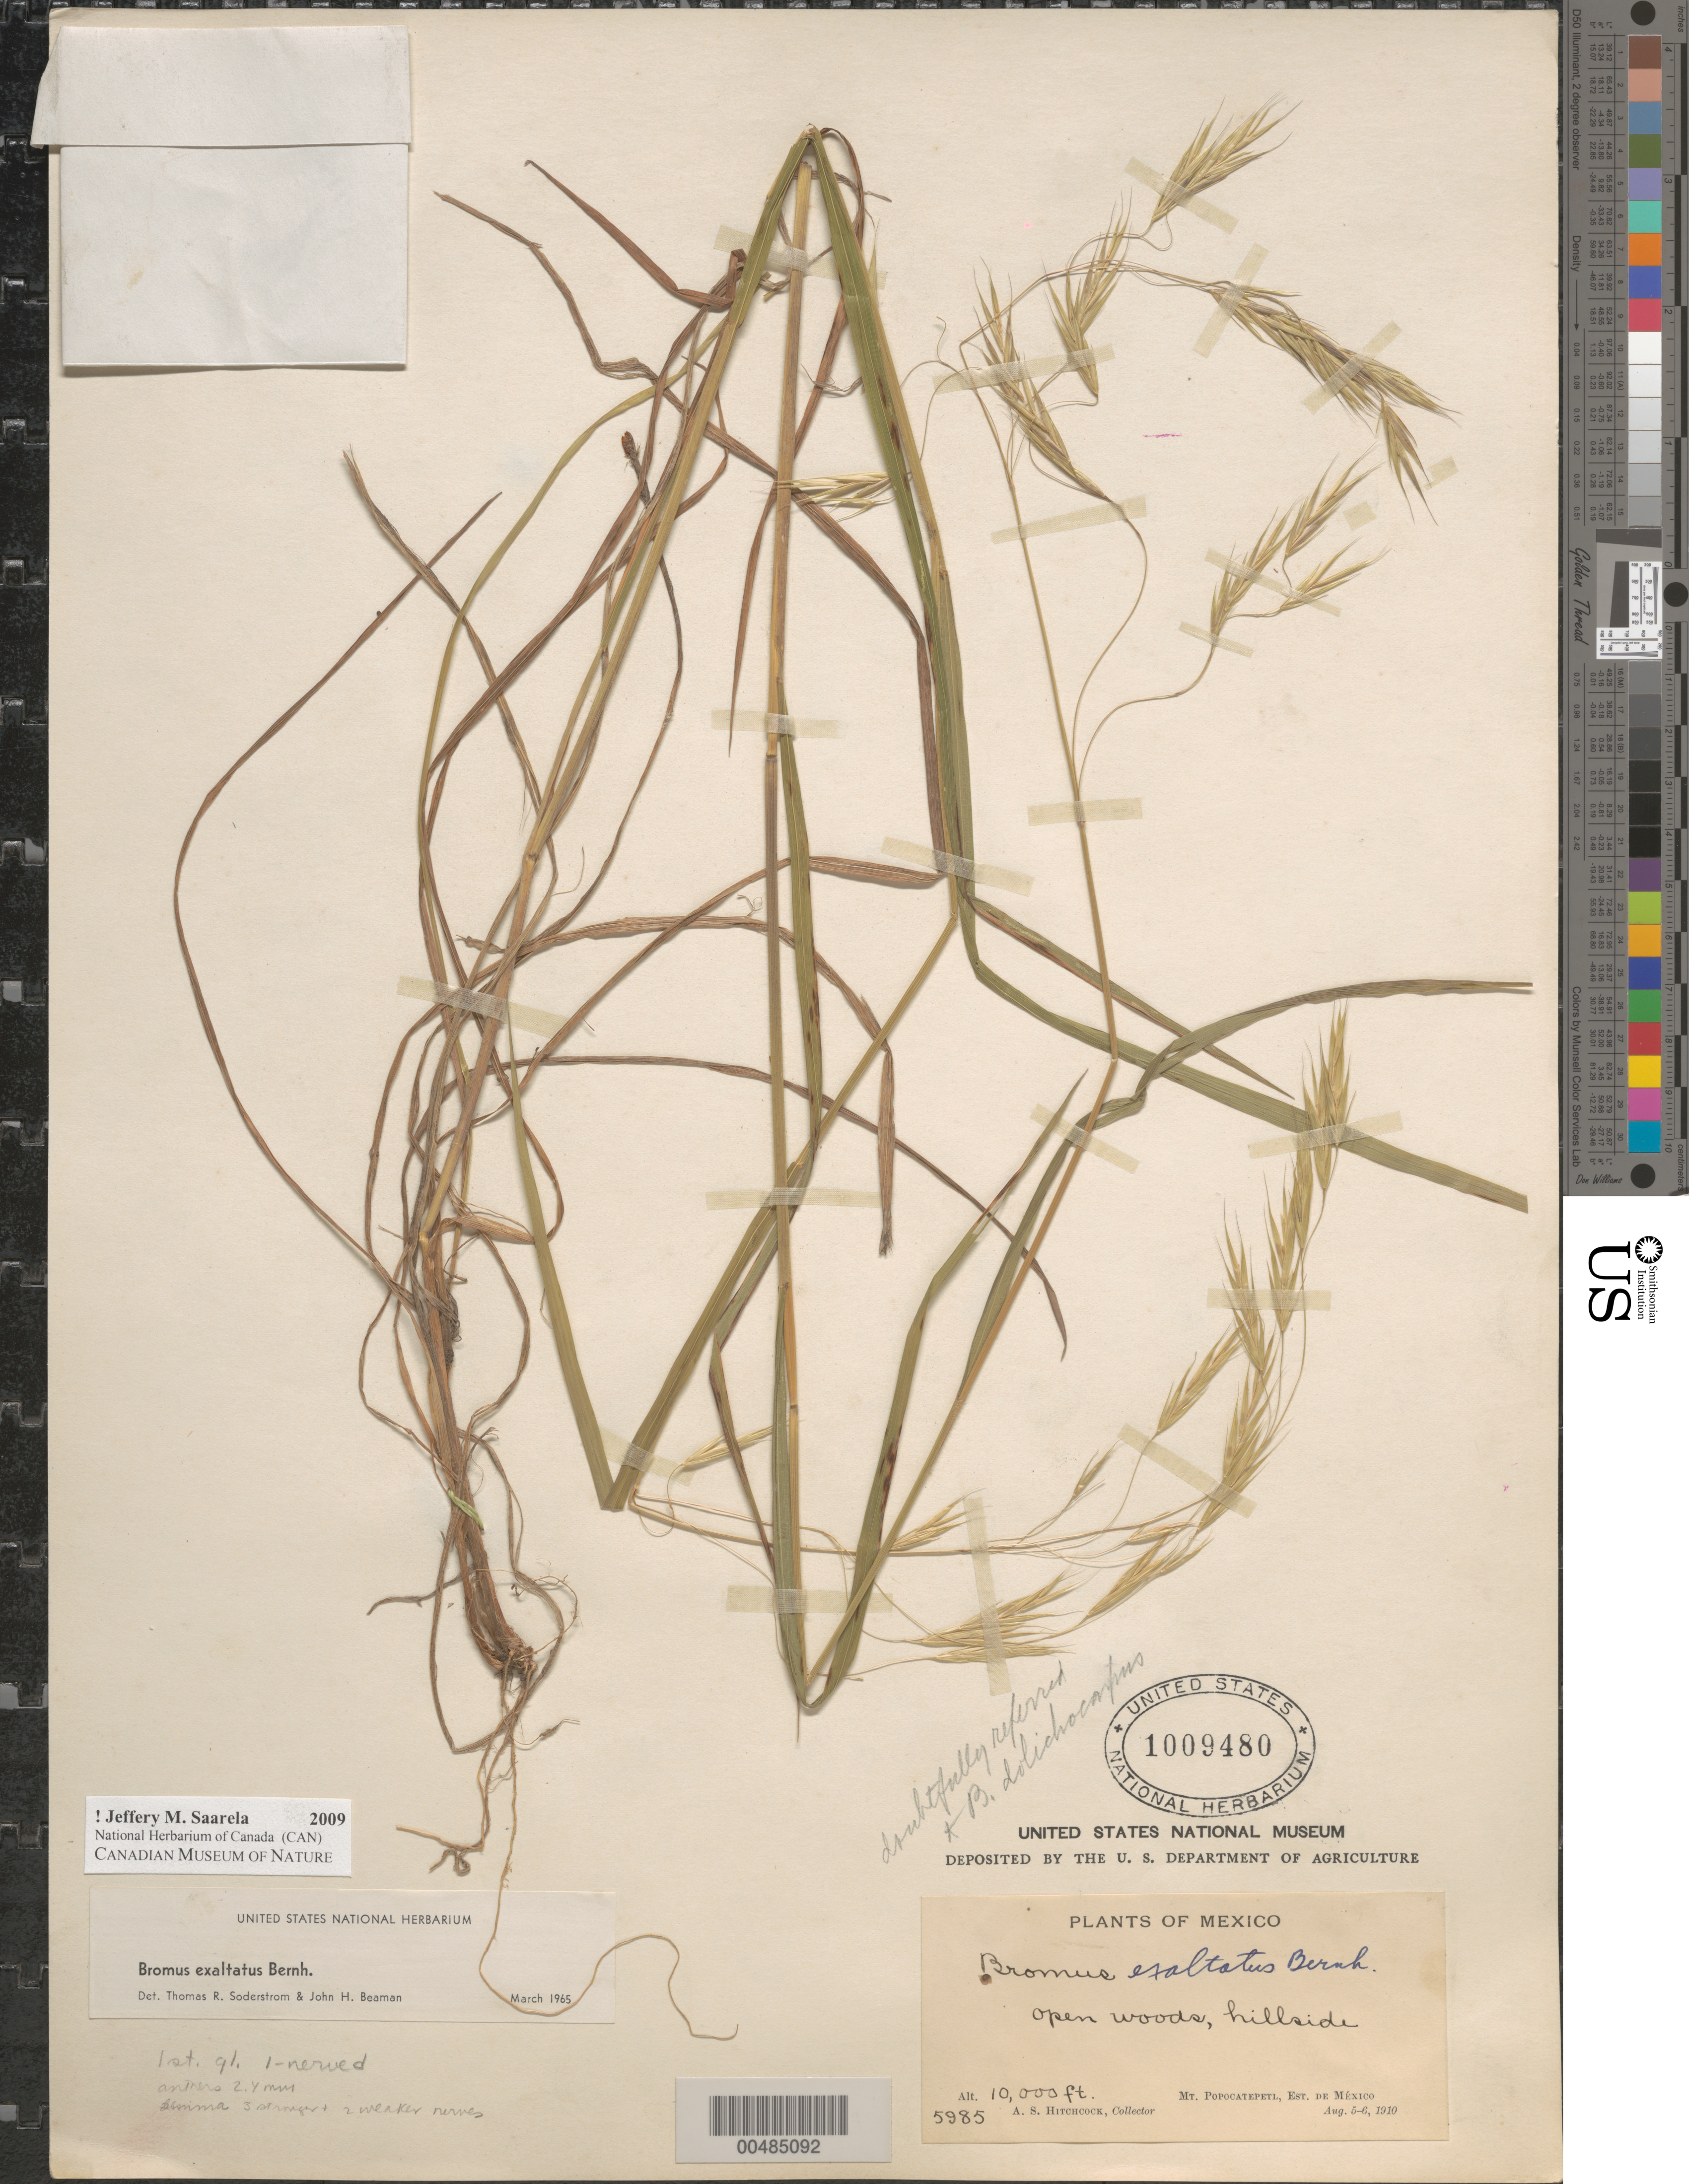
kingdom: Plantae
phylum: Tracheophyta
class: Liliopsida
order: Poales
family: Poaceae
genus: Bromus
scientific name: Bromus exaltatus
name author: Bernhardi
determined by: Soderstrom, T. R.; Beaman, J. H.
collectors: A. S. Hitchcock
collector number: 5985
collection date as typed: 5 Aug 1910 to 6 Aug 1910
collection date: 1910-08-05/1910-08-06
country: Mexico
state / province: México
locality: Mt. Popocatepetl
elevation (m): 3048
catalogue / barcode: US 1009480